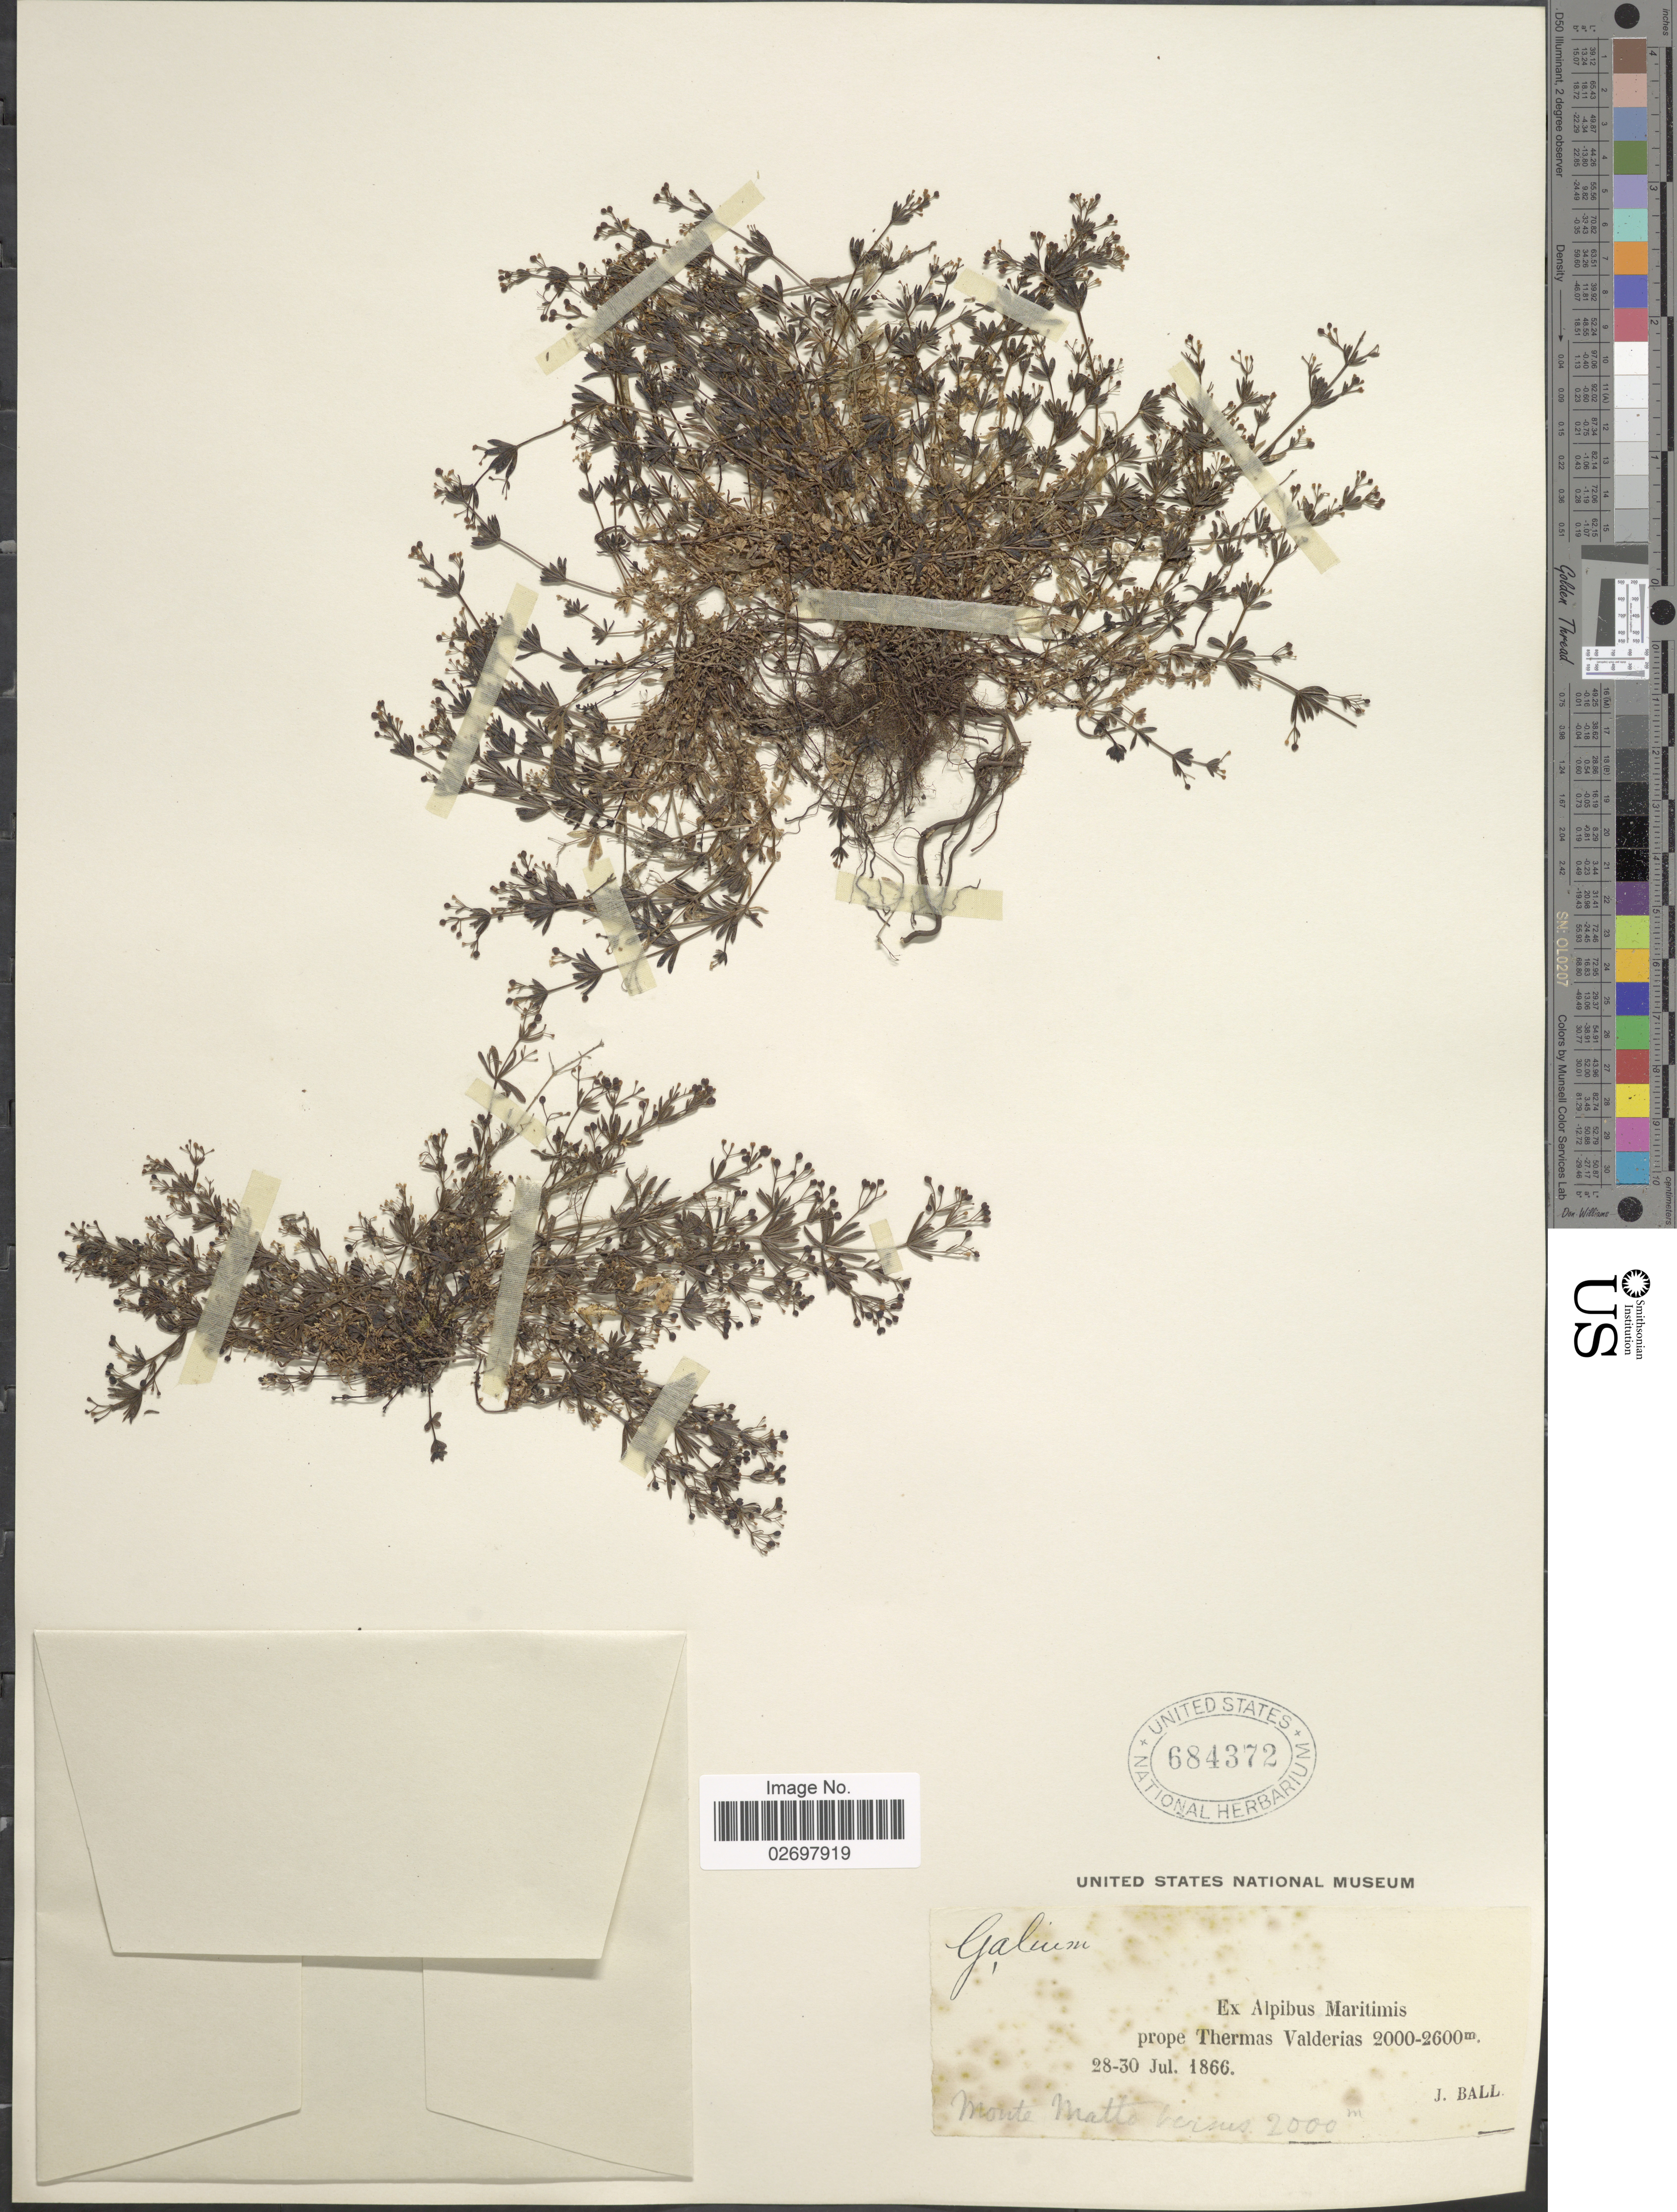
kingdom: Plantae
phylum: Tracheophyta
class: Magnoliopsida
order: Gentianales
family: Rubiaceae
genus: Galium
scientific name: Galium sp.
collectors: J. Ball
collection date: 1866-07-28/1866-07-30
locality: Ex Alpibus Maritimis prope Thermas Valderias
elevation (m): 2000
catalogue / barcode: US 684372